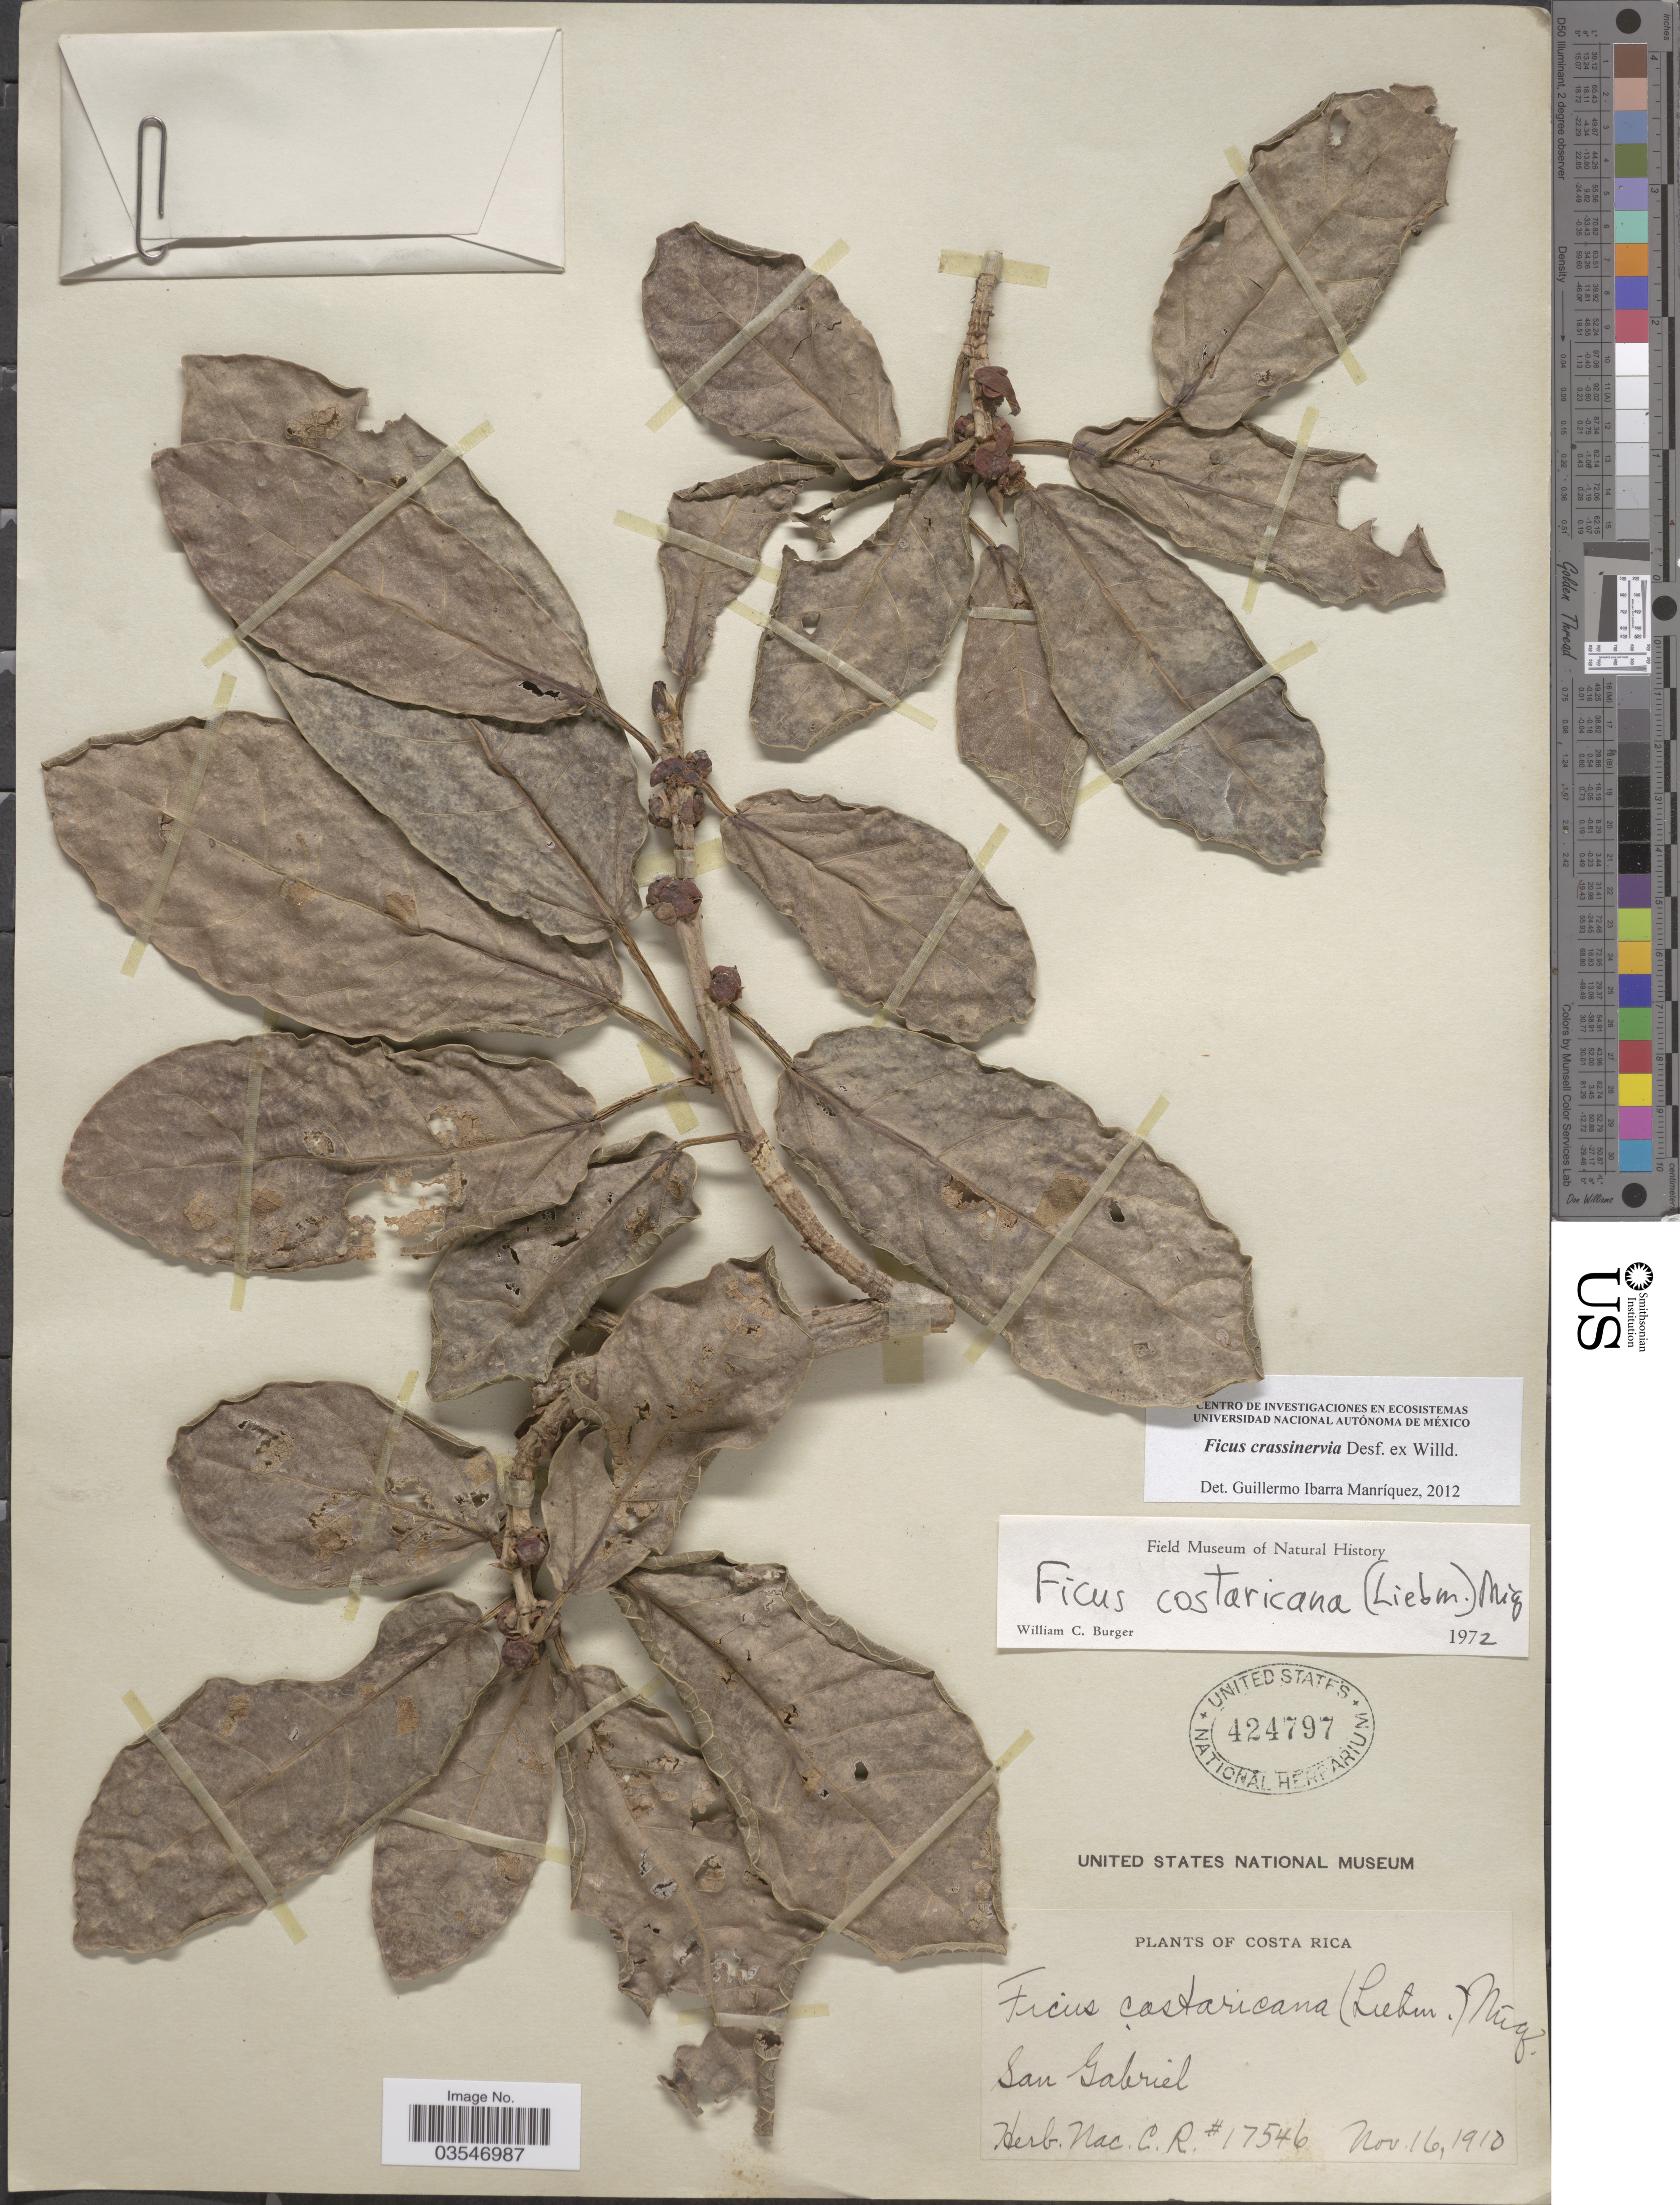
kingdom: Plantae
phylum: Tracheophyta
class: Magnoliopsida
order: Rosales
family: Moraceae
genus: Ficus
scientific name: Ficus crassinervia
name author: Desf. ex Willd.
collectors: Museo Nacional de Costa Rica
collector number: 17546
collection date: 1910-11-16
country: Costa Rica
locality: San Gabriel.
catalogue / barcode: US 424797